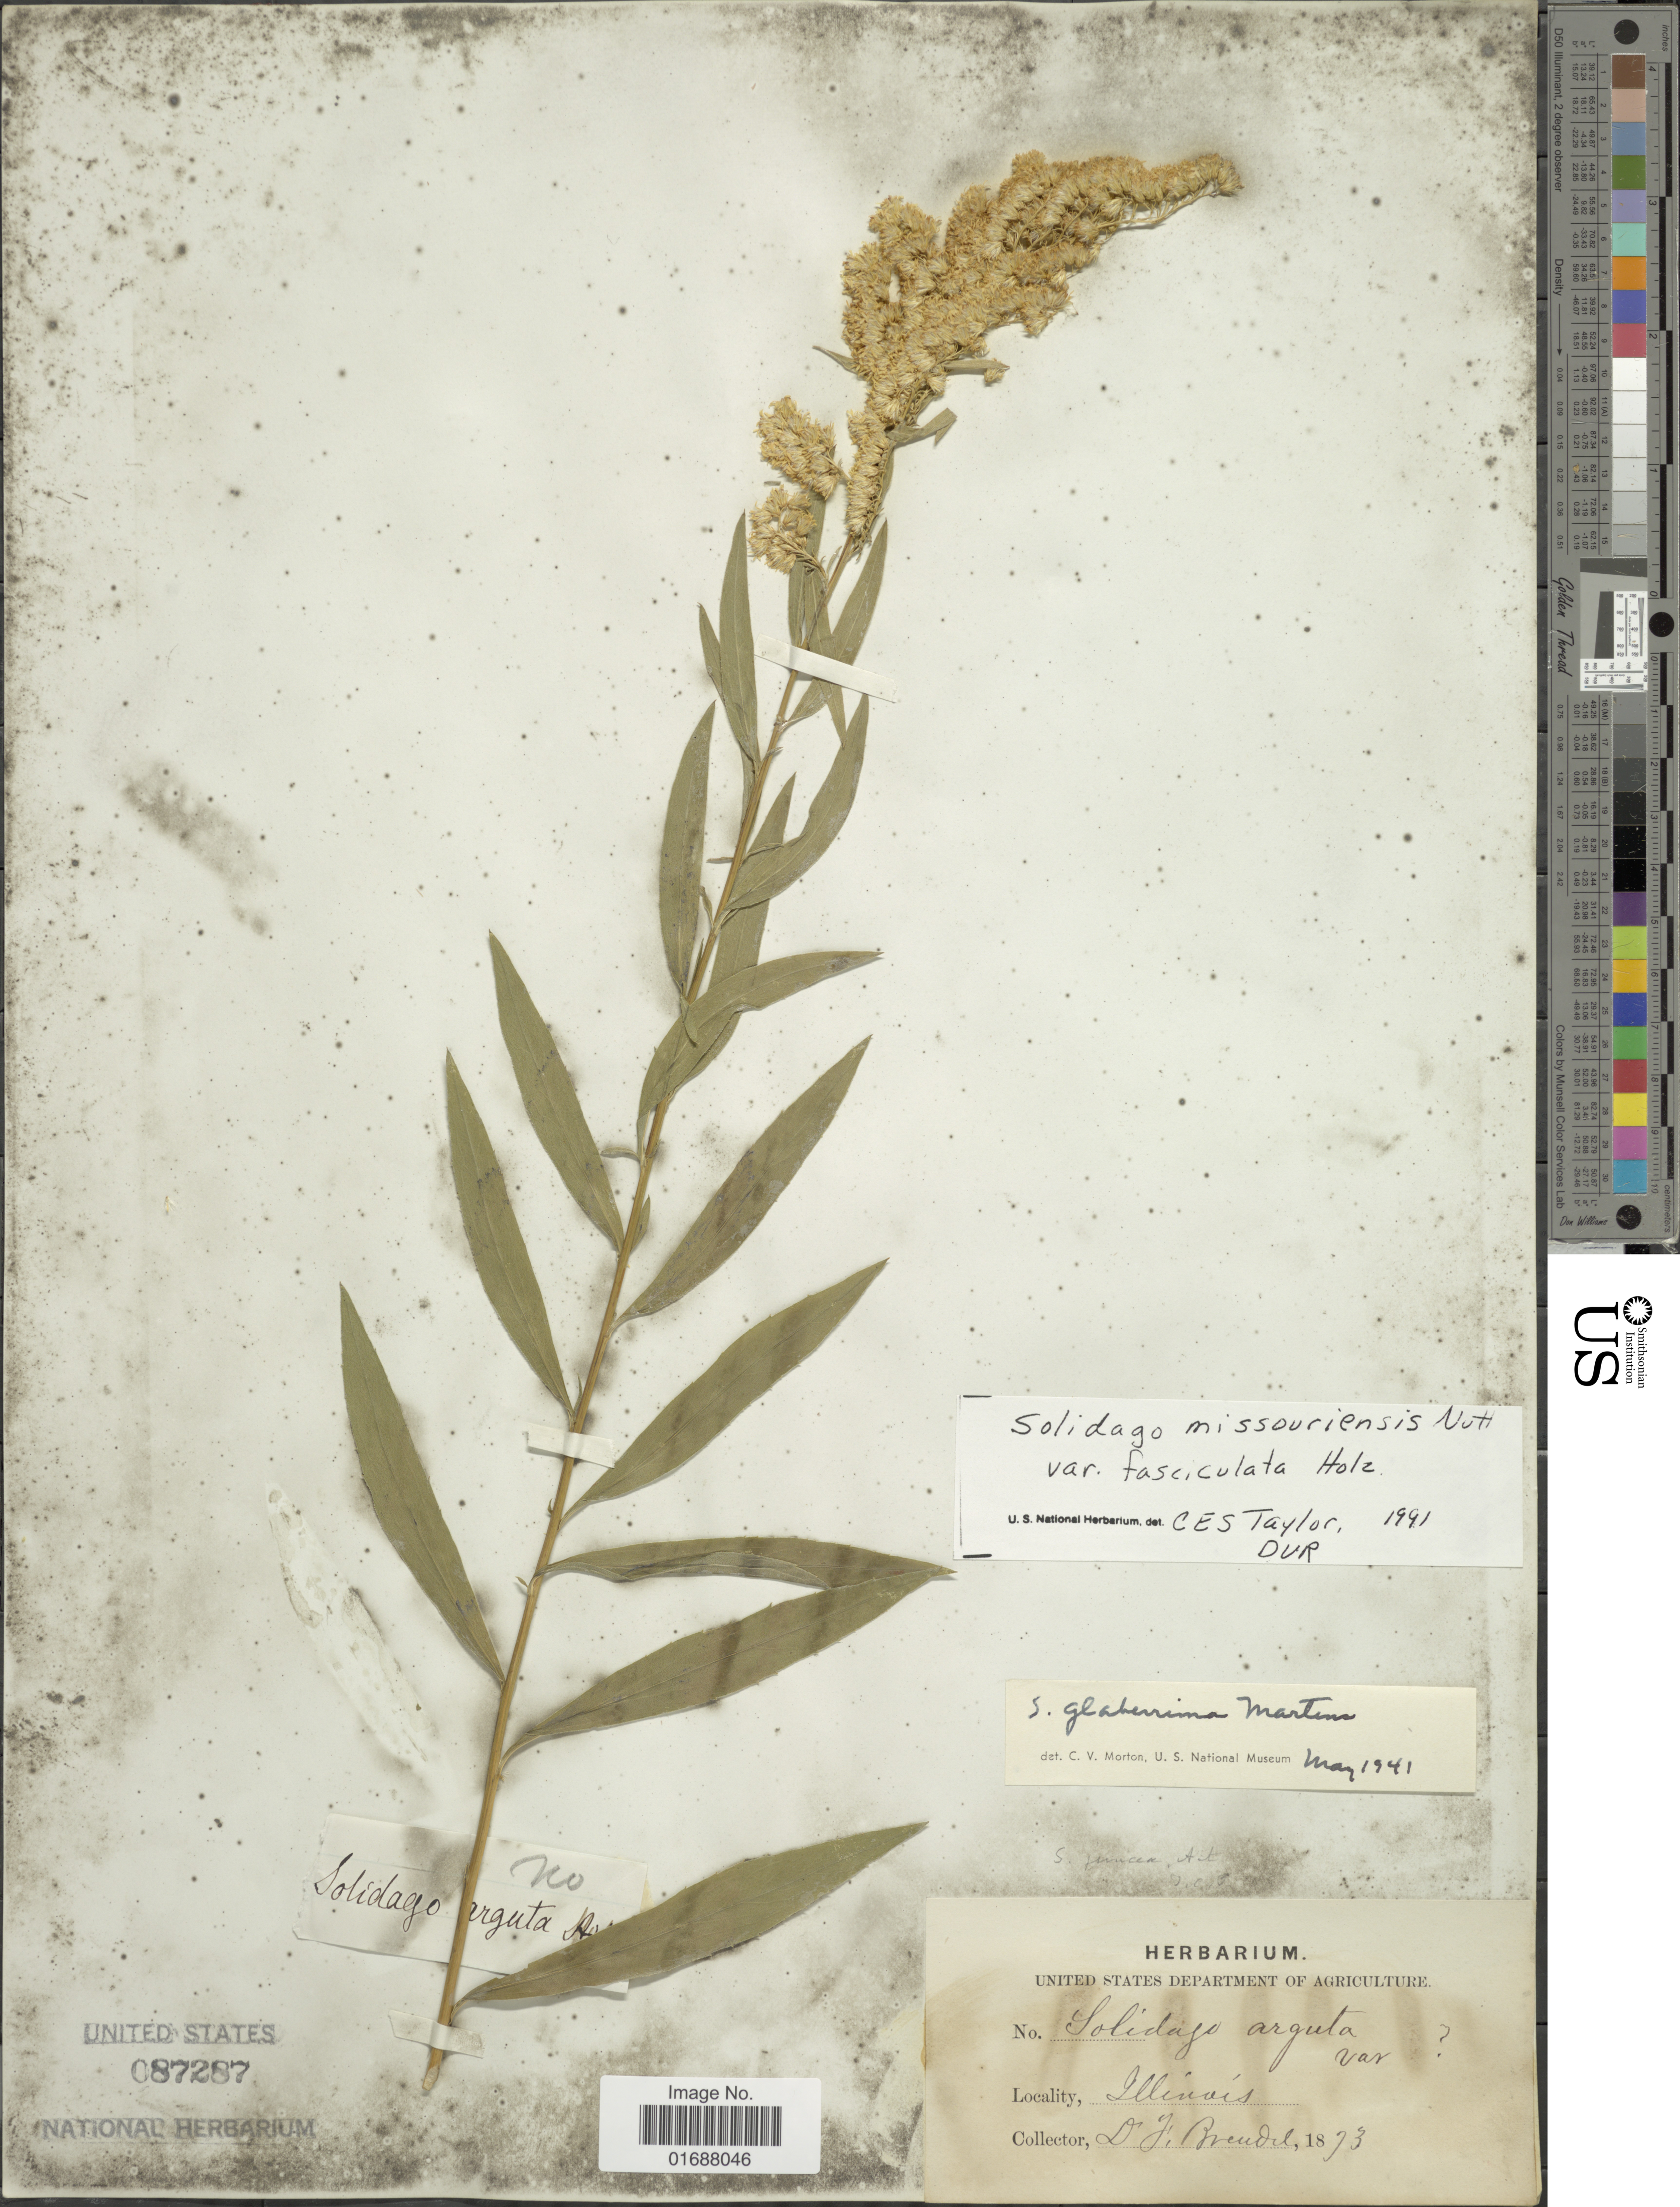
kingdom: Plantae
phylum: Tracheophyta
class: Magnoliopsida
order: Asterales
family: Asteraceae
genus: Solidago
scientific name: Solidago missouriensis var. fasciculata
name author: Holz.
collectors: F. Brendel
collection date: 1873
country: United States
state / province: Illinois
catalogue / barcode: US 87287